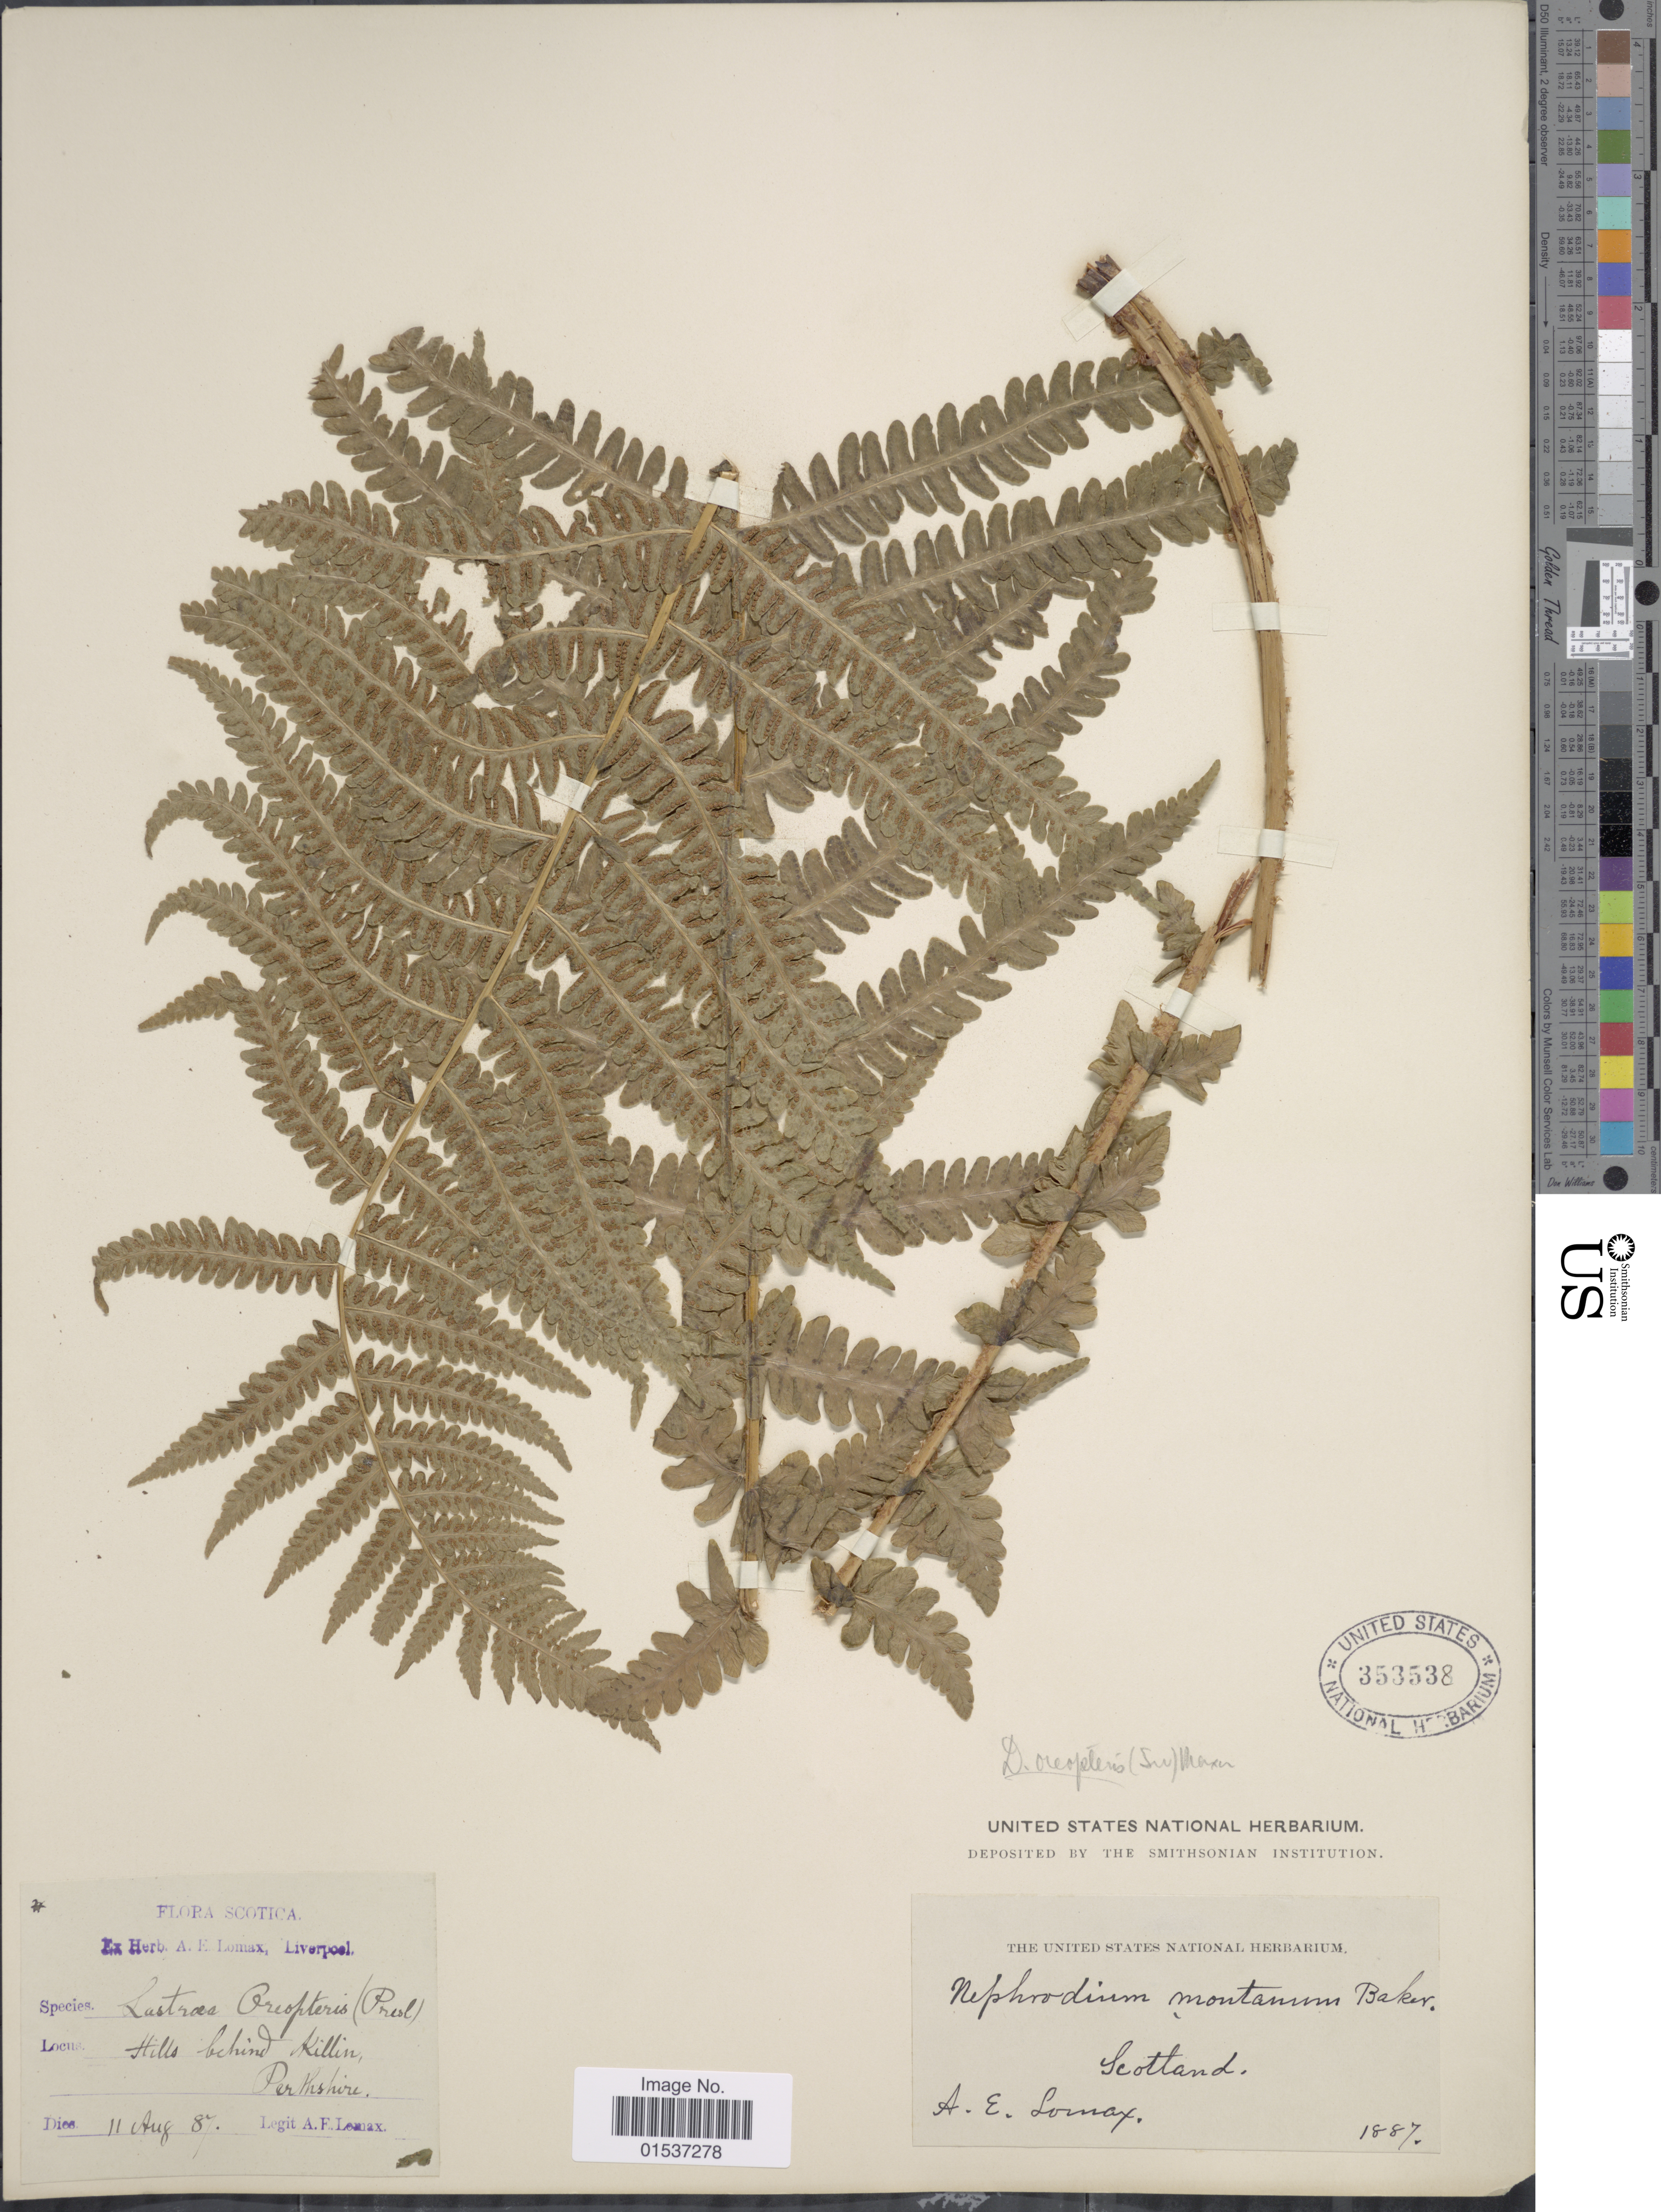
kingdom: Plantae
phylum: Tracheophyta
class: Polypodiopsida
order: Polypodiales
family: Thelypteridaceae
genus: Oreopteris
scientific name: Oreopteris limbosperma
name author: (All.) K. Iwats.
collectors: A. Lomax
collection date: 1887-08-11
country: United Kingdom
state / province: Scotland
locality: Hills behind Killin, Perthshire. Scotand.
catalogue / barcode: US 353538